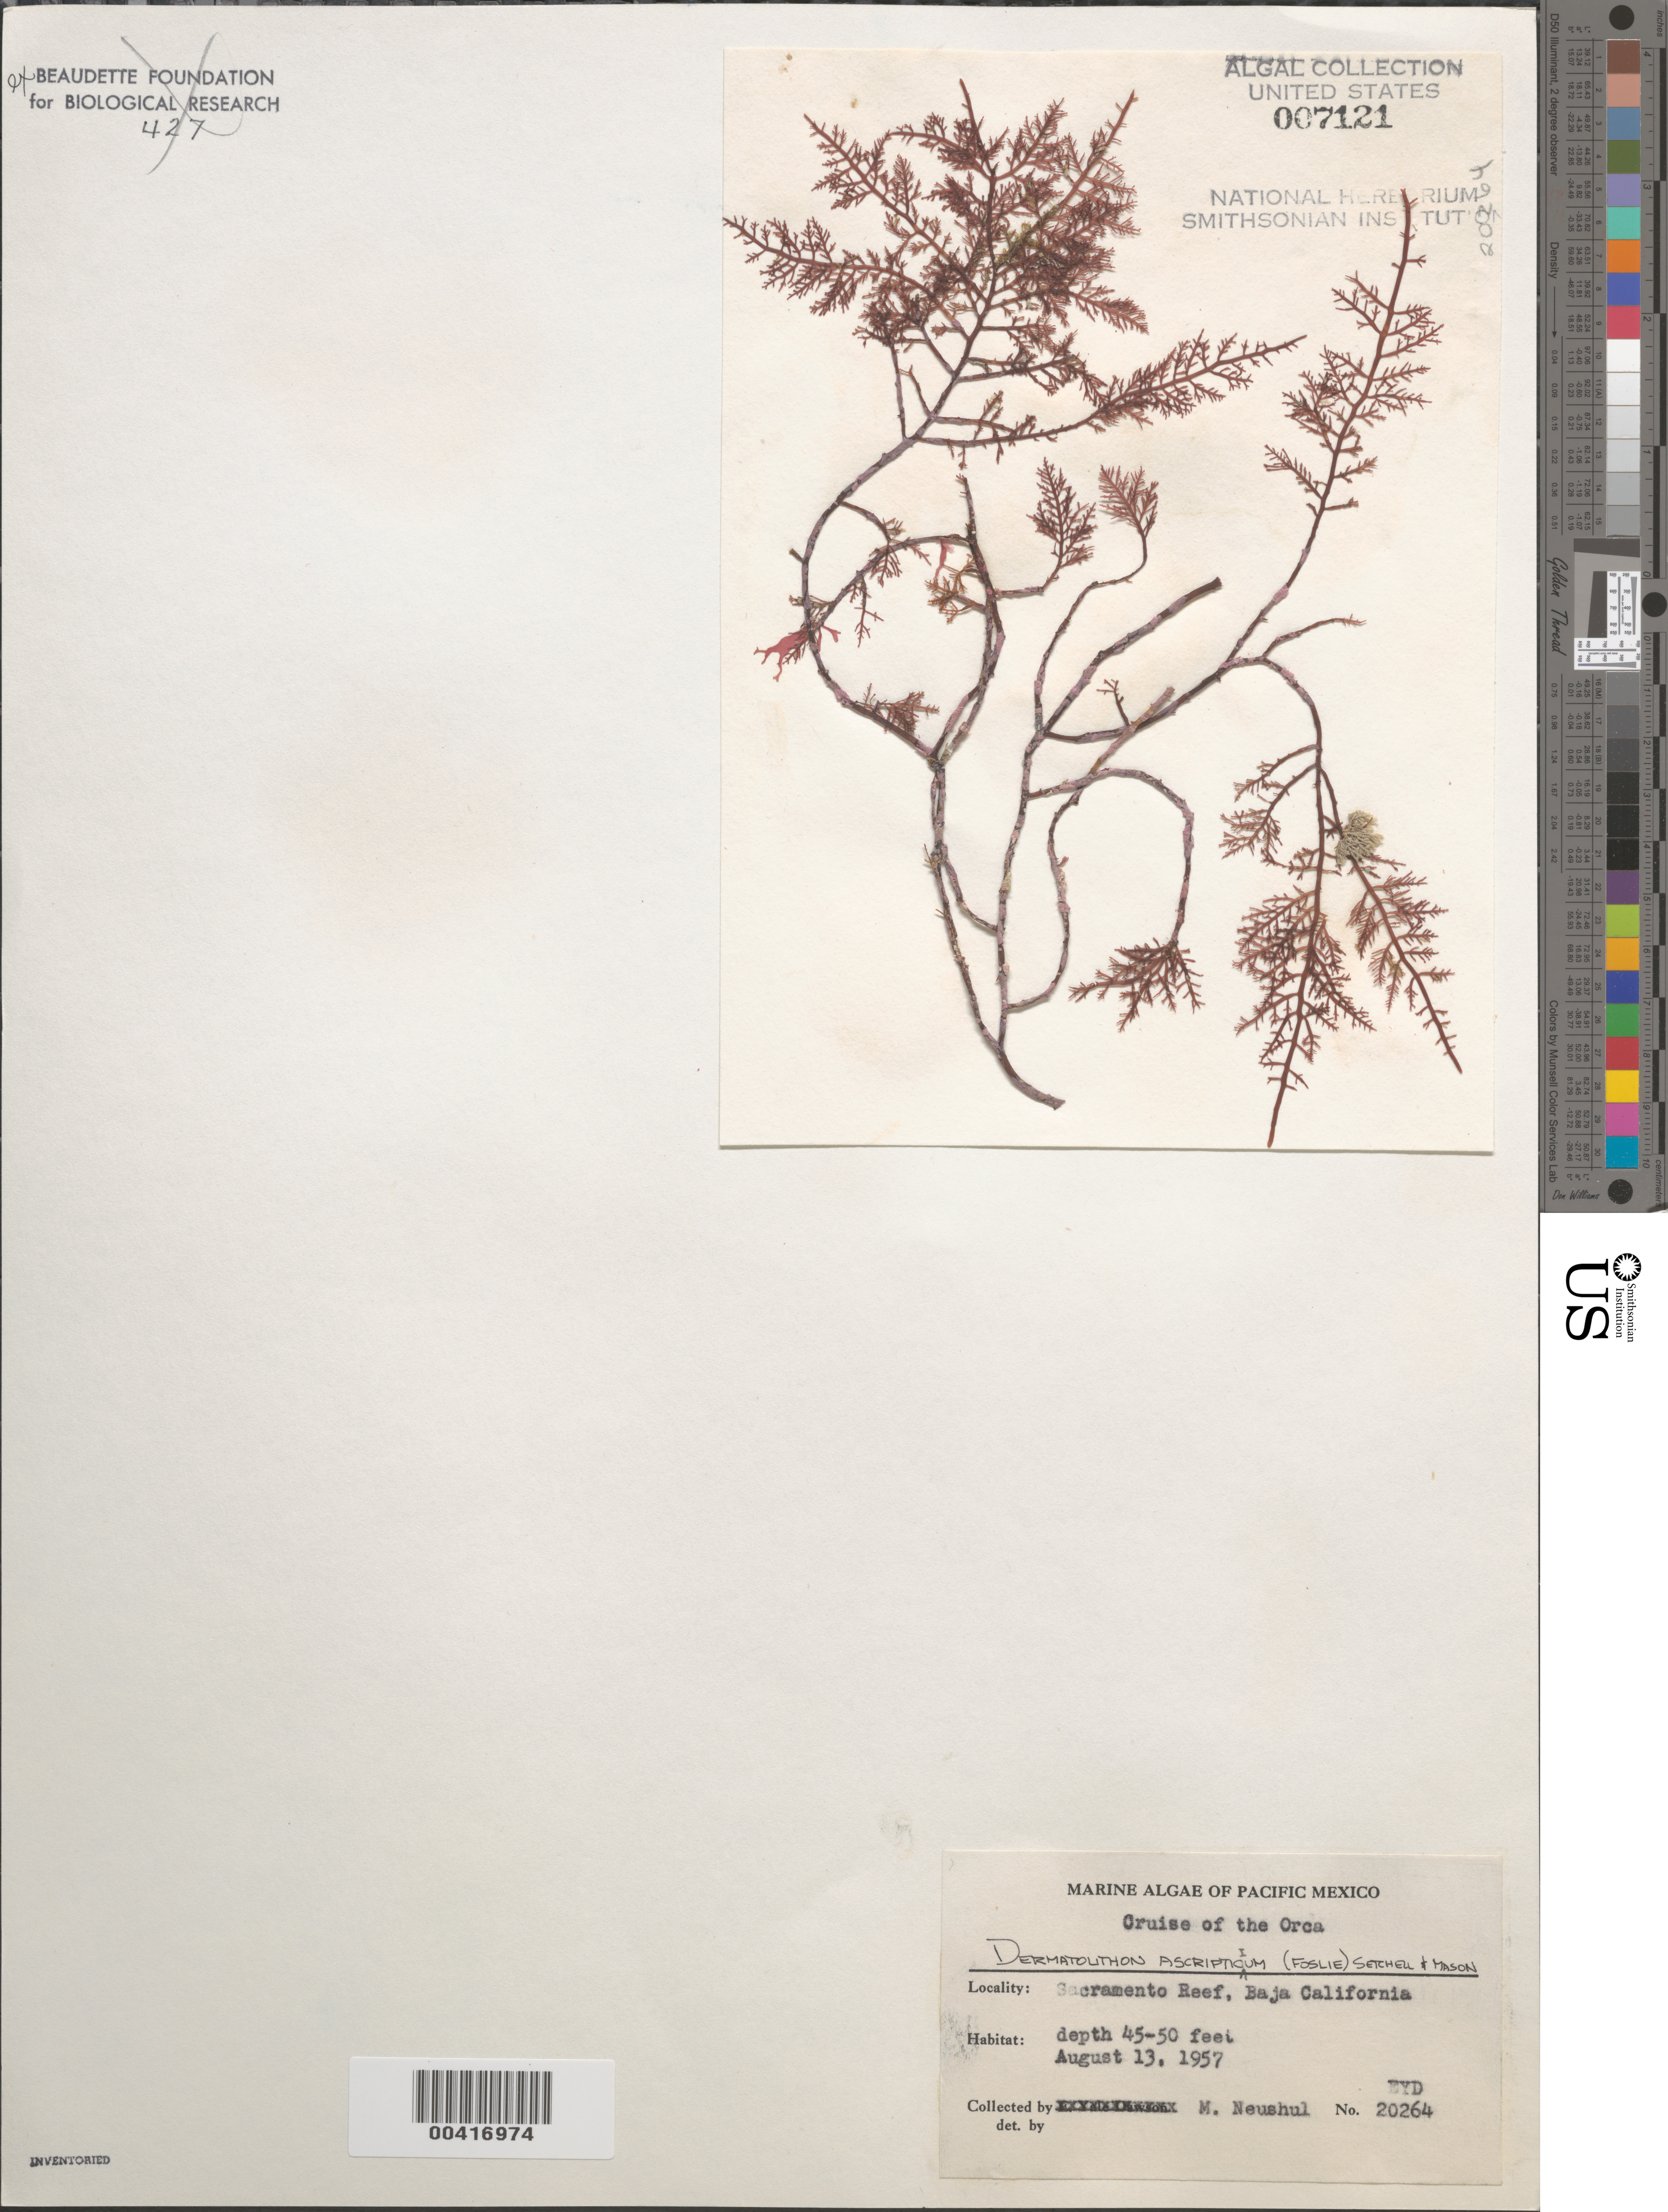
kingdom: Plantae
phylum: Rhodophyta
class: Florideophyceae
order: Corallinales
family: Corallinaceae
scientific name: Dermatolithon ascripticium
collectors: M. Neushul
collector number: EYD 20264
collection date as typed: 13 Aug 1957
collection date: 1957-08-13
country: Mexico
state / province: Baja California Norte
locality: Sacramento Reef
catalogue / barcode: US 7121